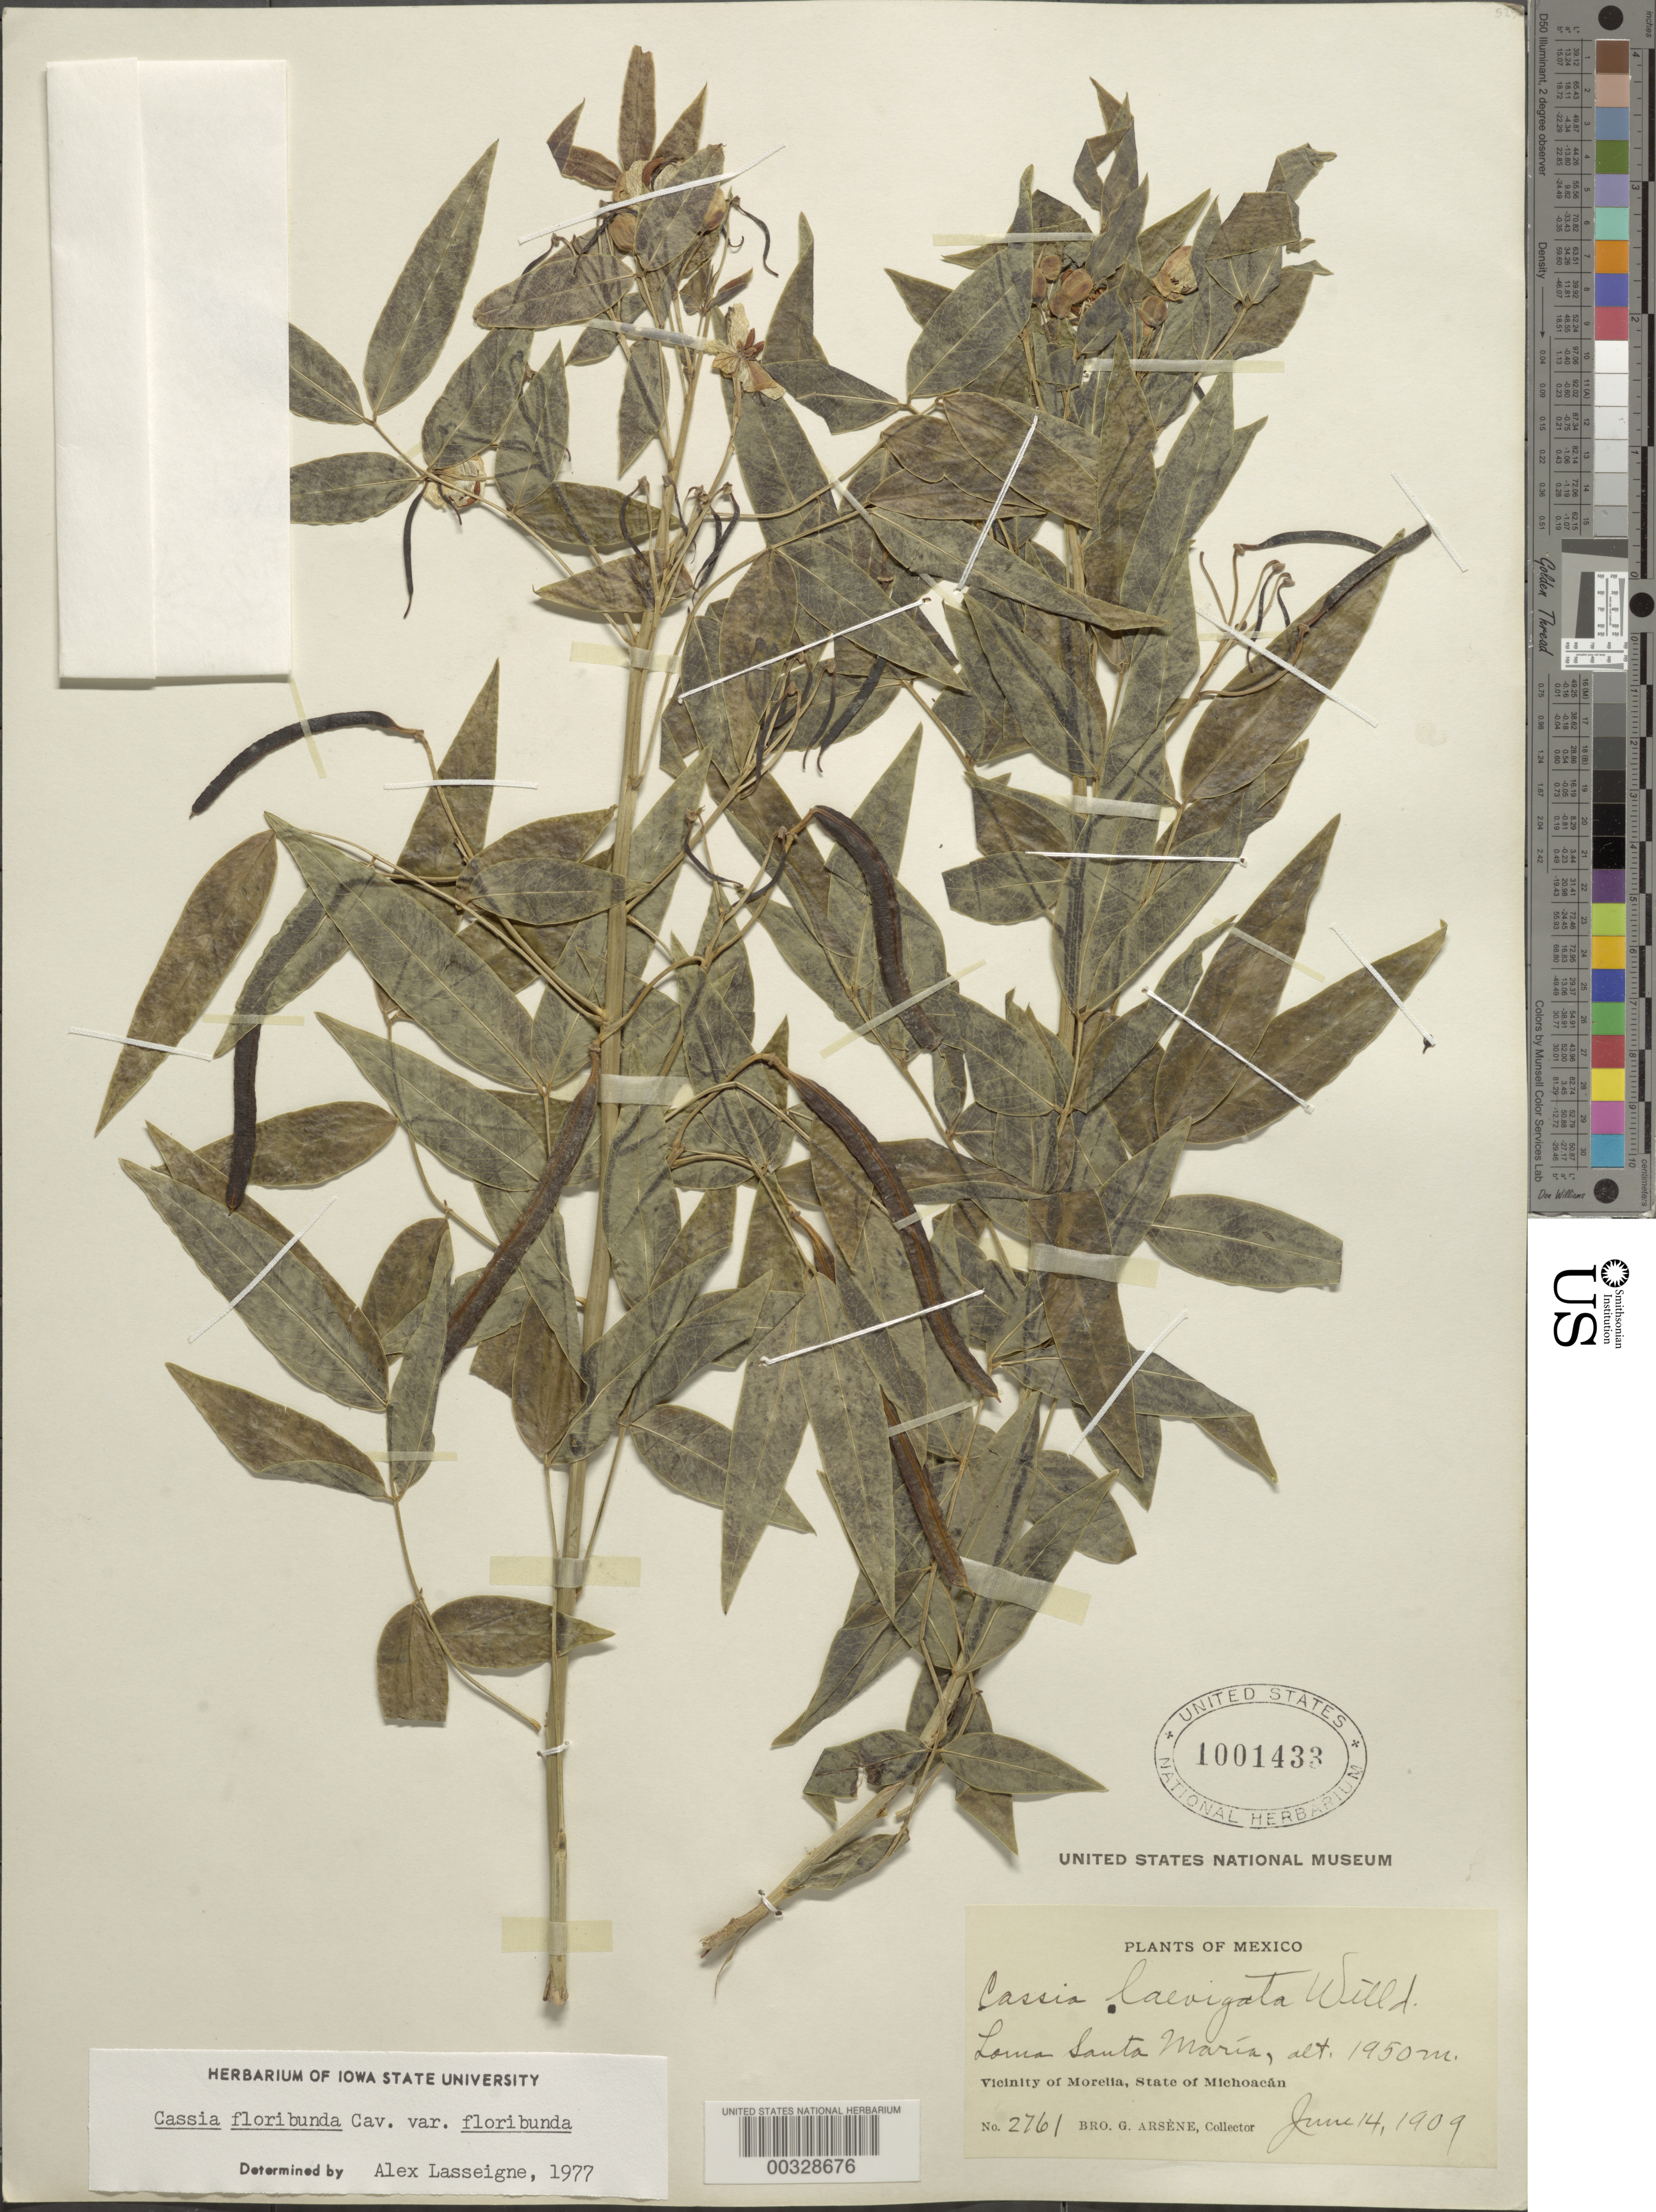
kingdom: Plantae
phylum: Tracheophyta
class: Magnoliopsida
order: Fabales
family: Fabaceae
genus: Senna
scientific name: Senna x floribunda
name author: (Cav.) H.S. Irwin & Barneby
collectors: Bro. G. Arsène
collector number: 2761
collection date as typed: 14 Jun 1909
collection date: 1909-06-14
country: Mexico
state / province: Michoacán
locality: Loma Santa Maria, vicinity of Morelia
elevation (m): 1950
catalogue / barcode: US 1001433